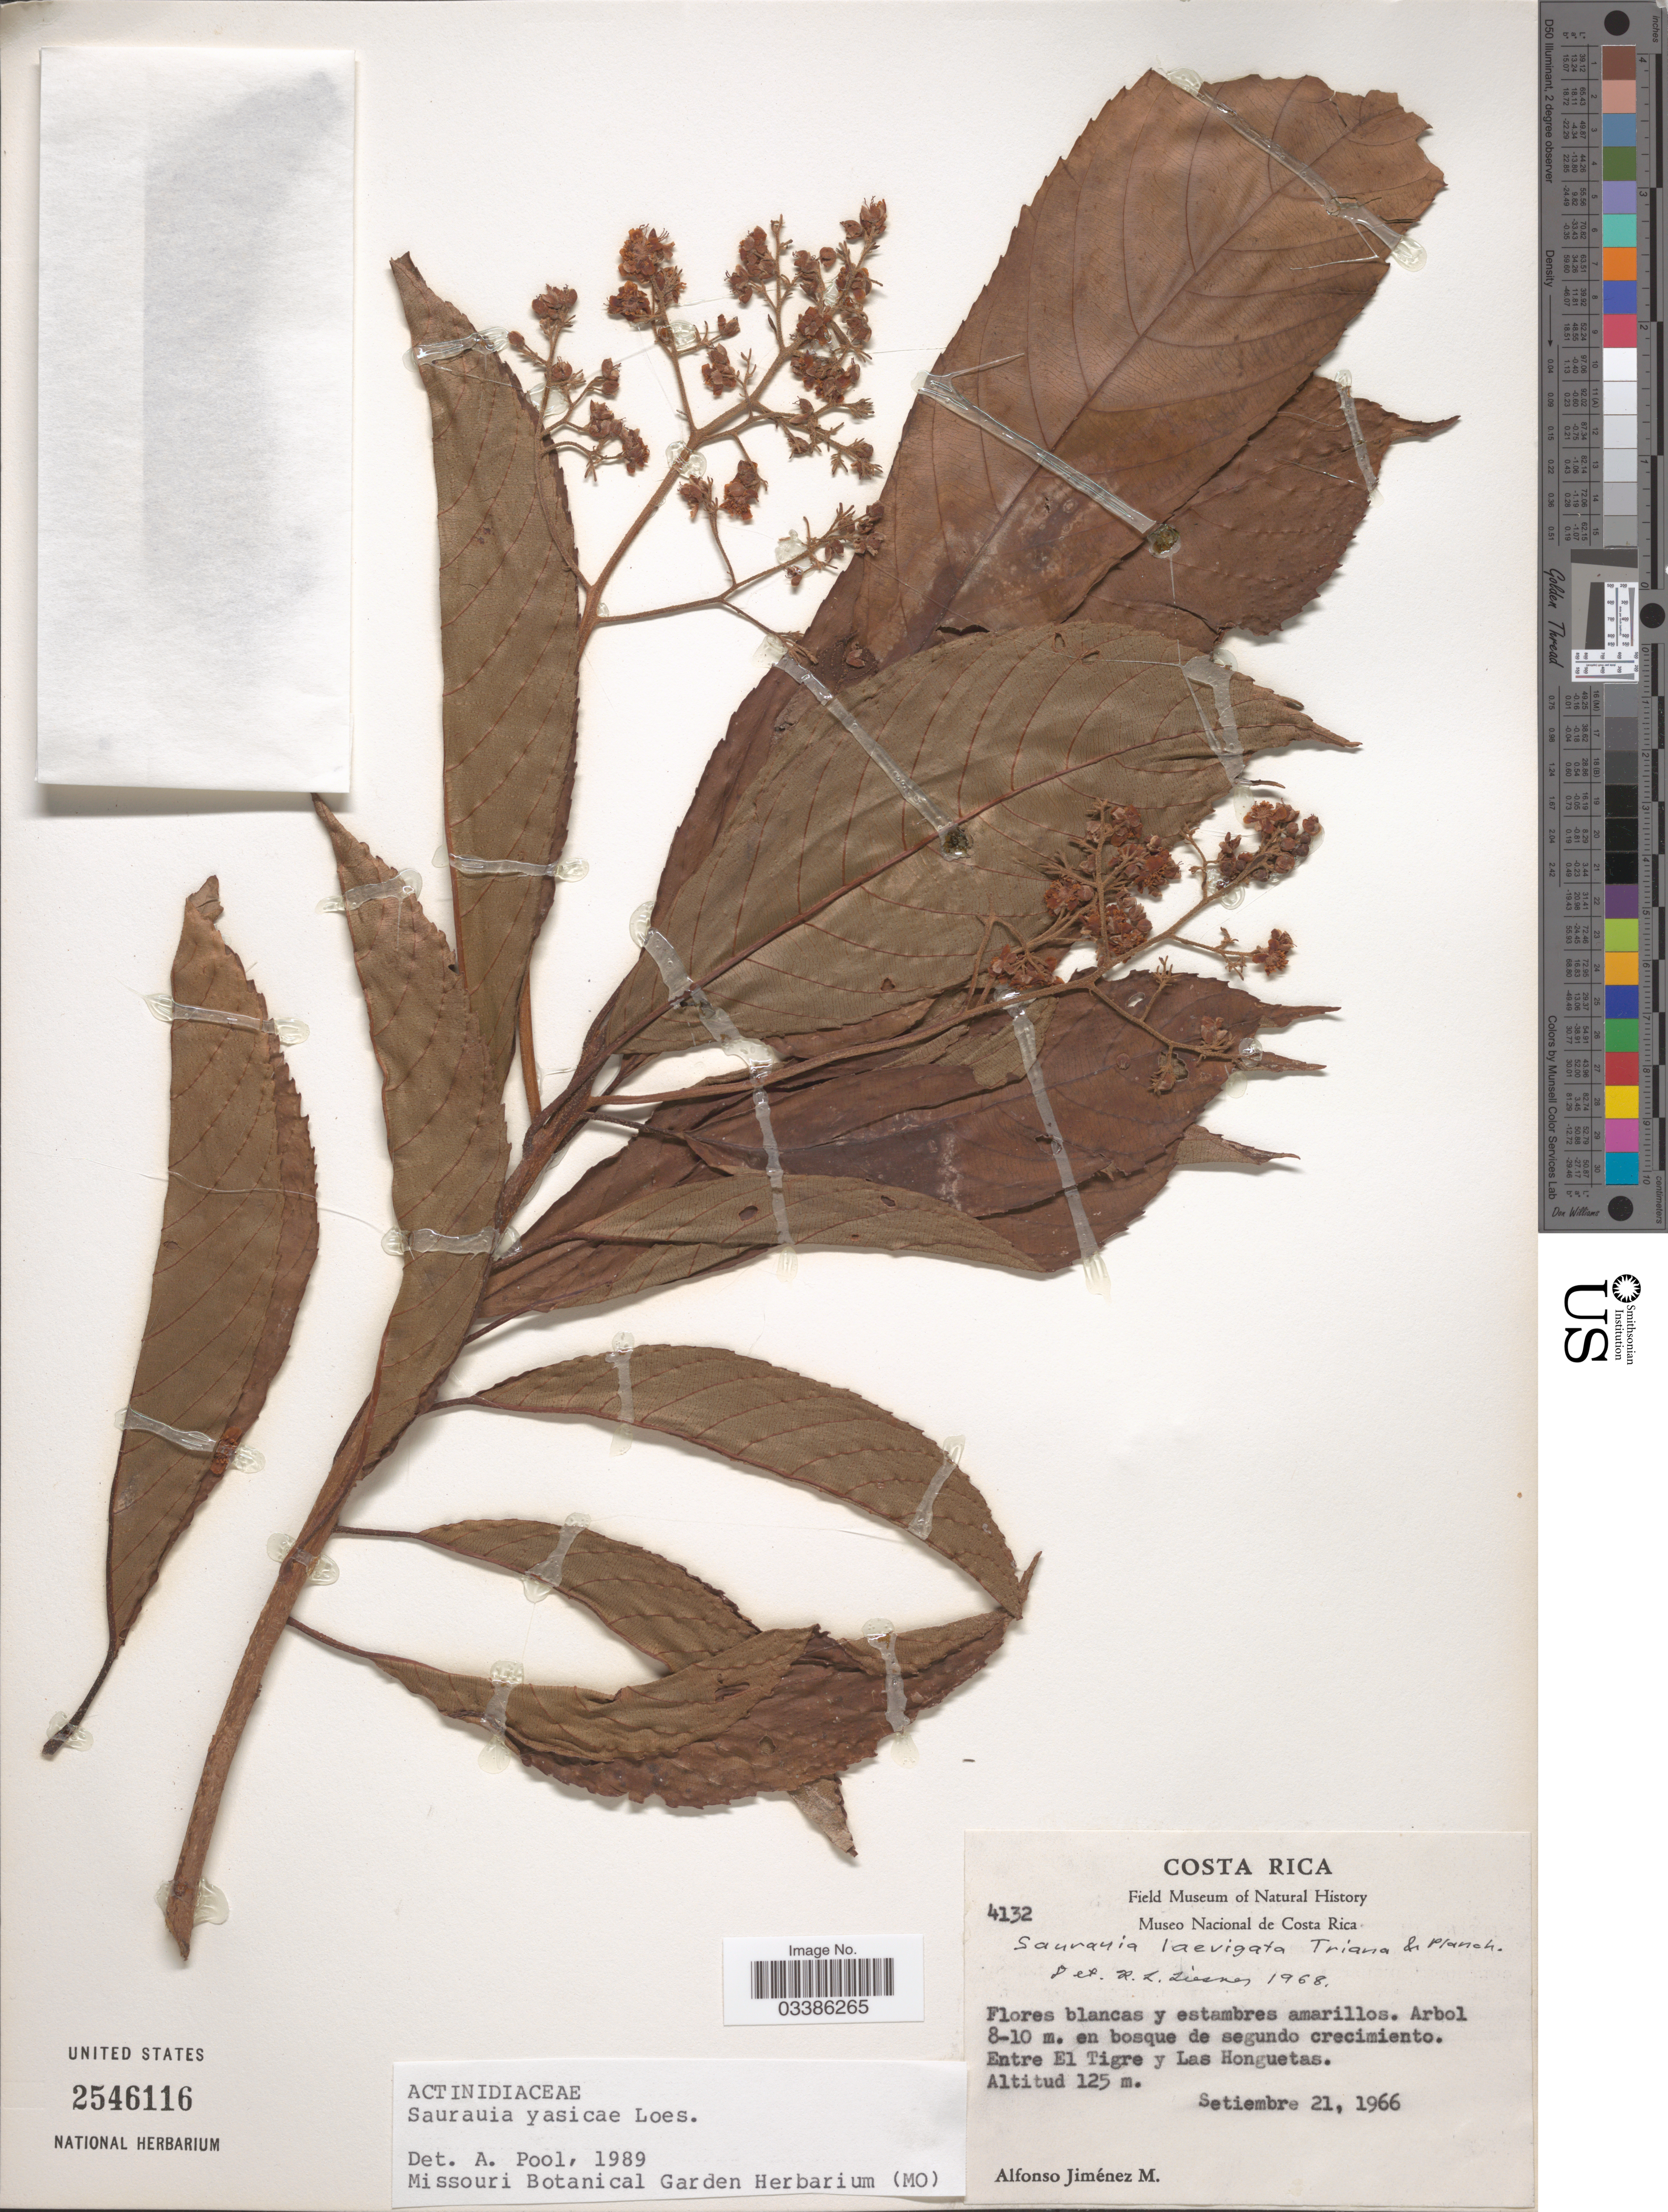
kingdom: Plantae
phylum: Tracheophyta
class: Magnoliopsida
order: Ericales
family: Actinidiaceae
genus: Saurauia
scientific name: Saurauia yasicae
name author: Loes.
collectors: A. Jimenez M.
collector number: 4132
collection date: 1966-09-21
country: Costa Rica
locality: Entre El Tigre y Las Honguetas.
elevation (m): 125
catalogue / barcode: US 2546116